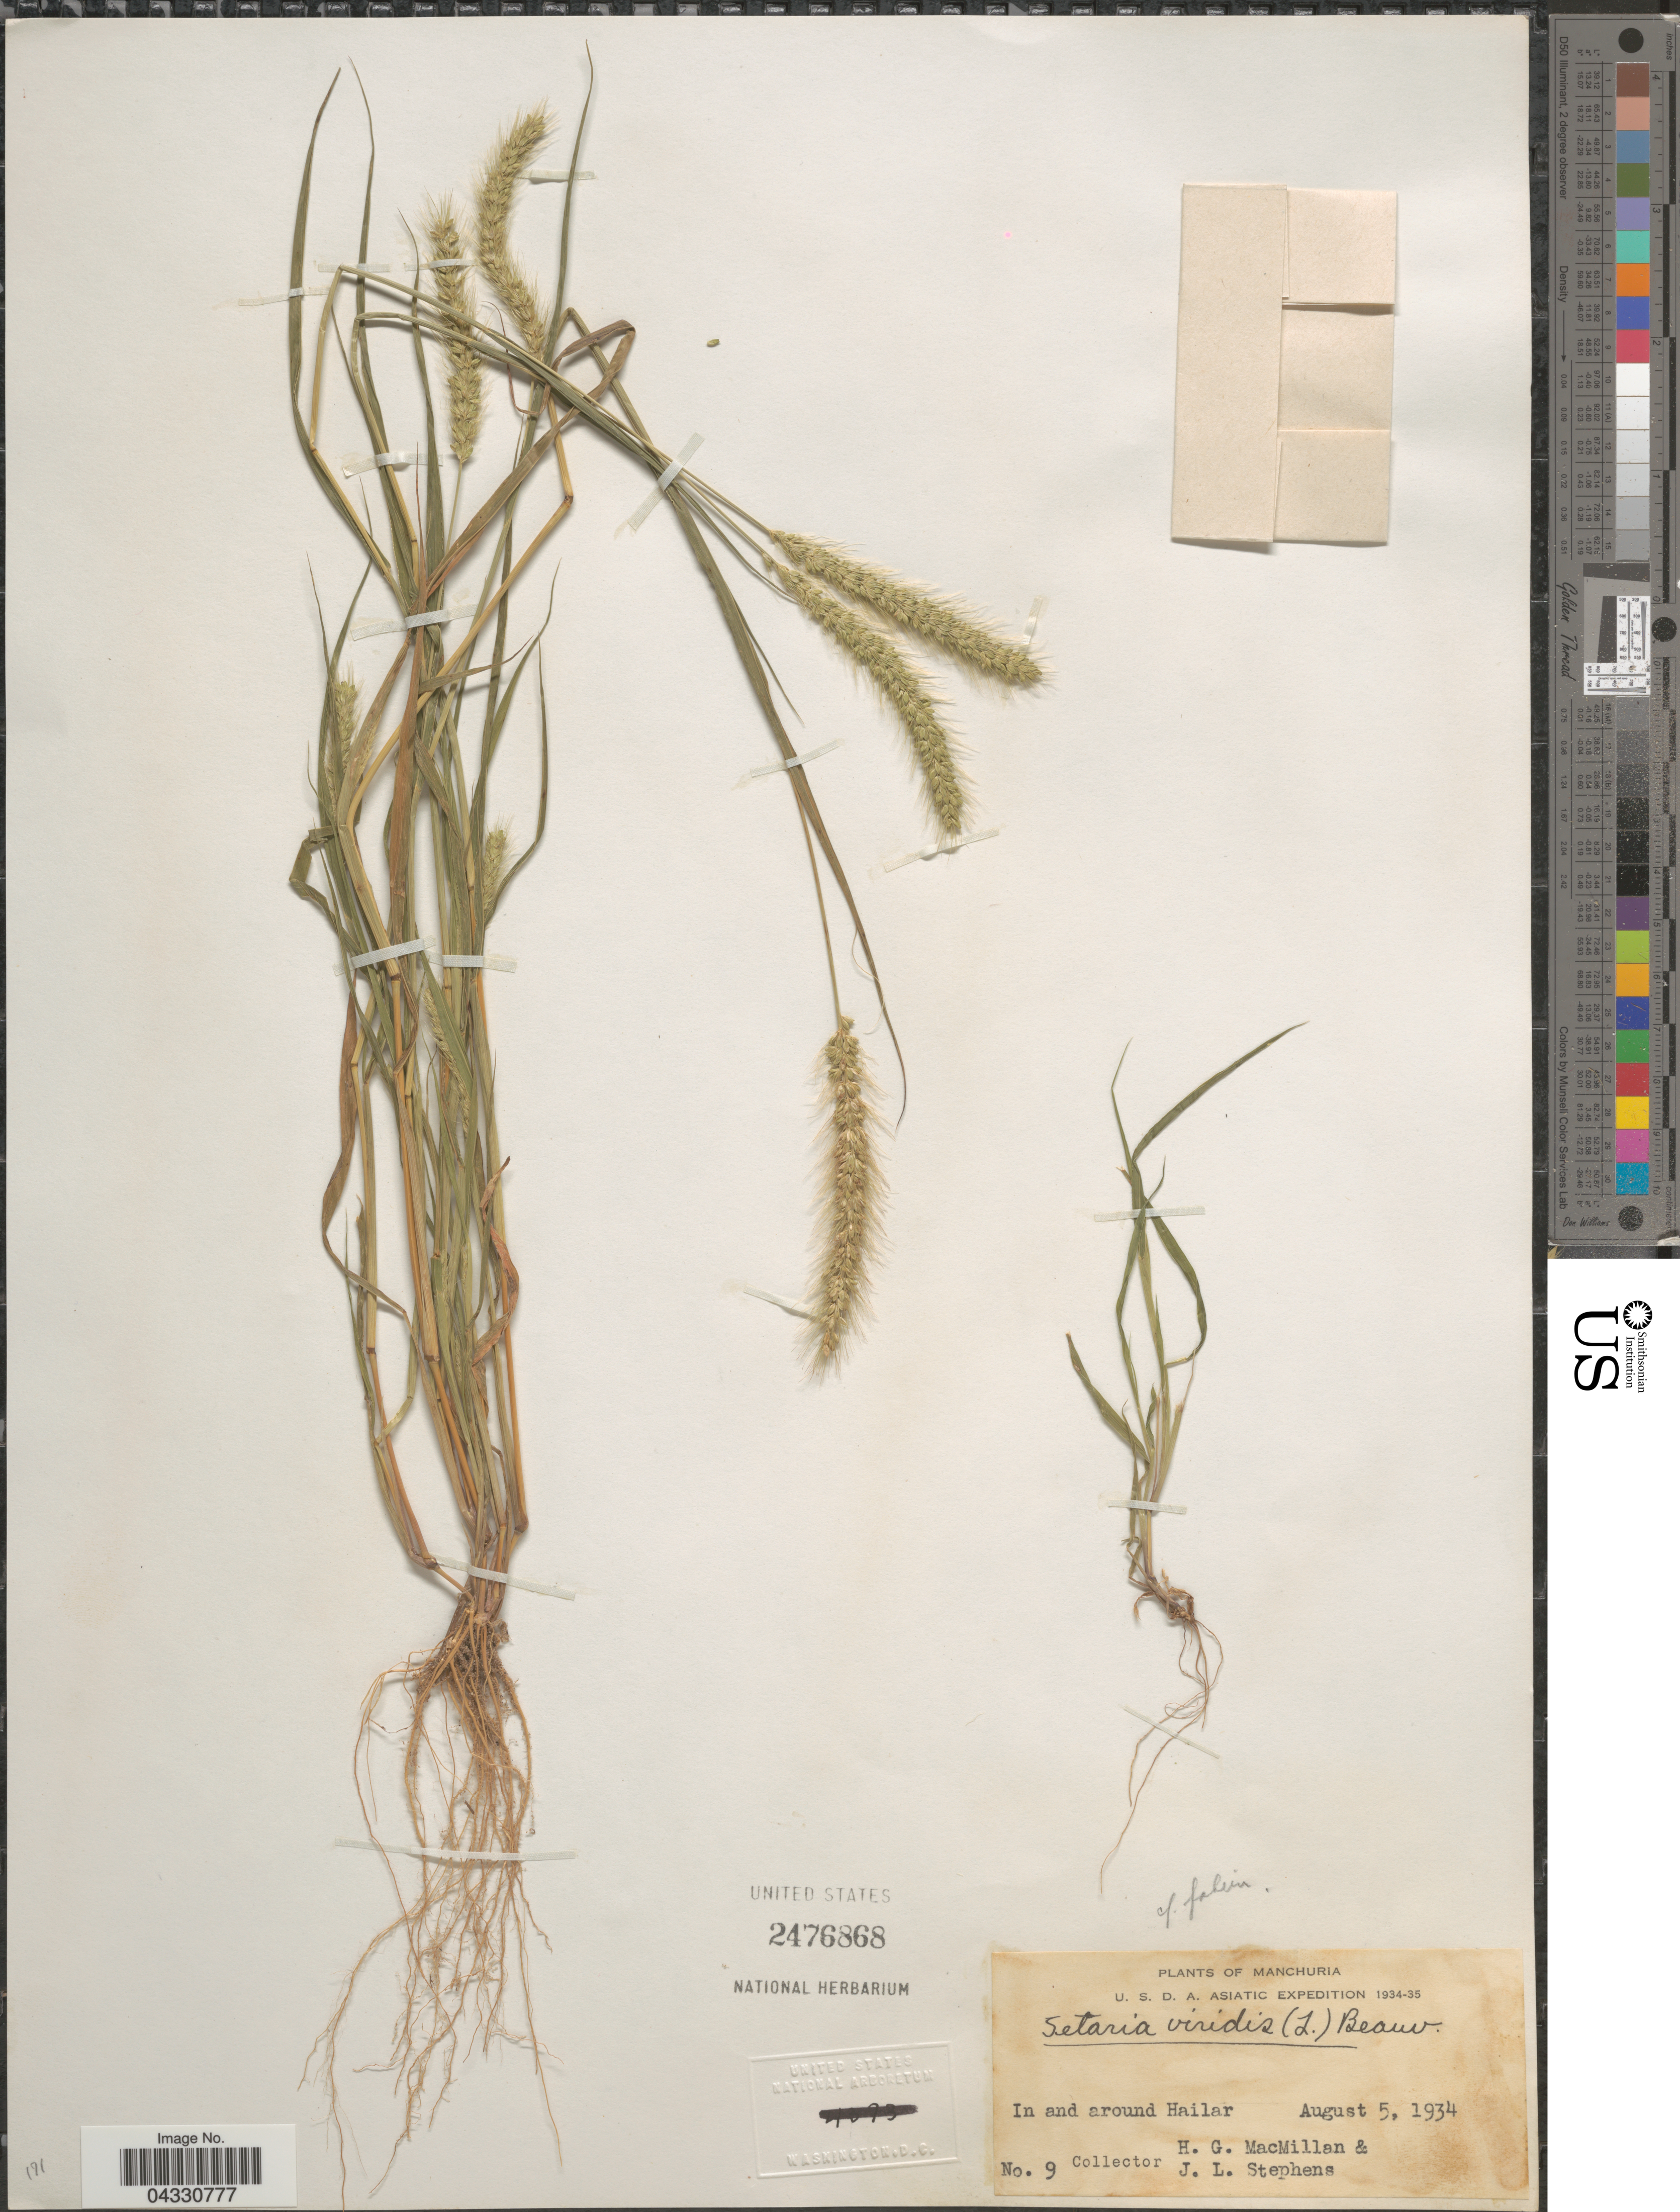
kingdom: Plantae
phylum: Tracheophyta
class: Liliopsida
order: Poales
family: Poaceae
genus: Setaria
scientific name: Setaria viridis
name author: (L.) P. Beauv.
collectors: H. MacMillan & J. Stephens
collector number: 9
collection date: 1934-08-05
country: China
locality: Manchuria. U. S. D. A. Asiatic Expedition 1934-35. In and around Hailar.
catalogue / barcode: US 2476868